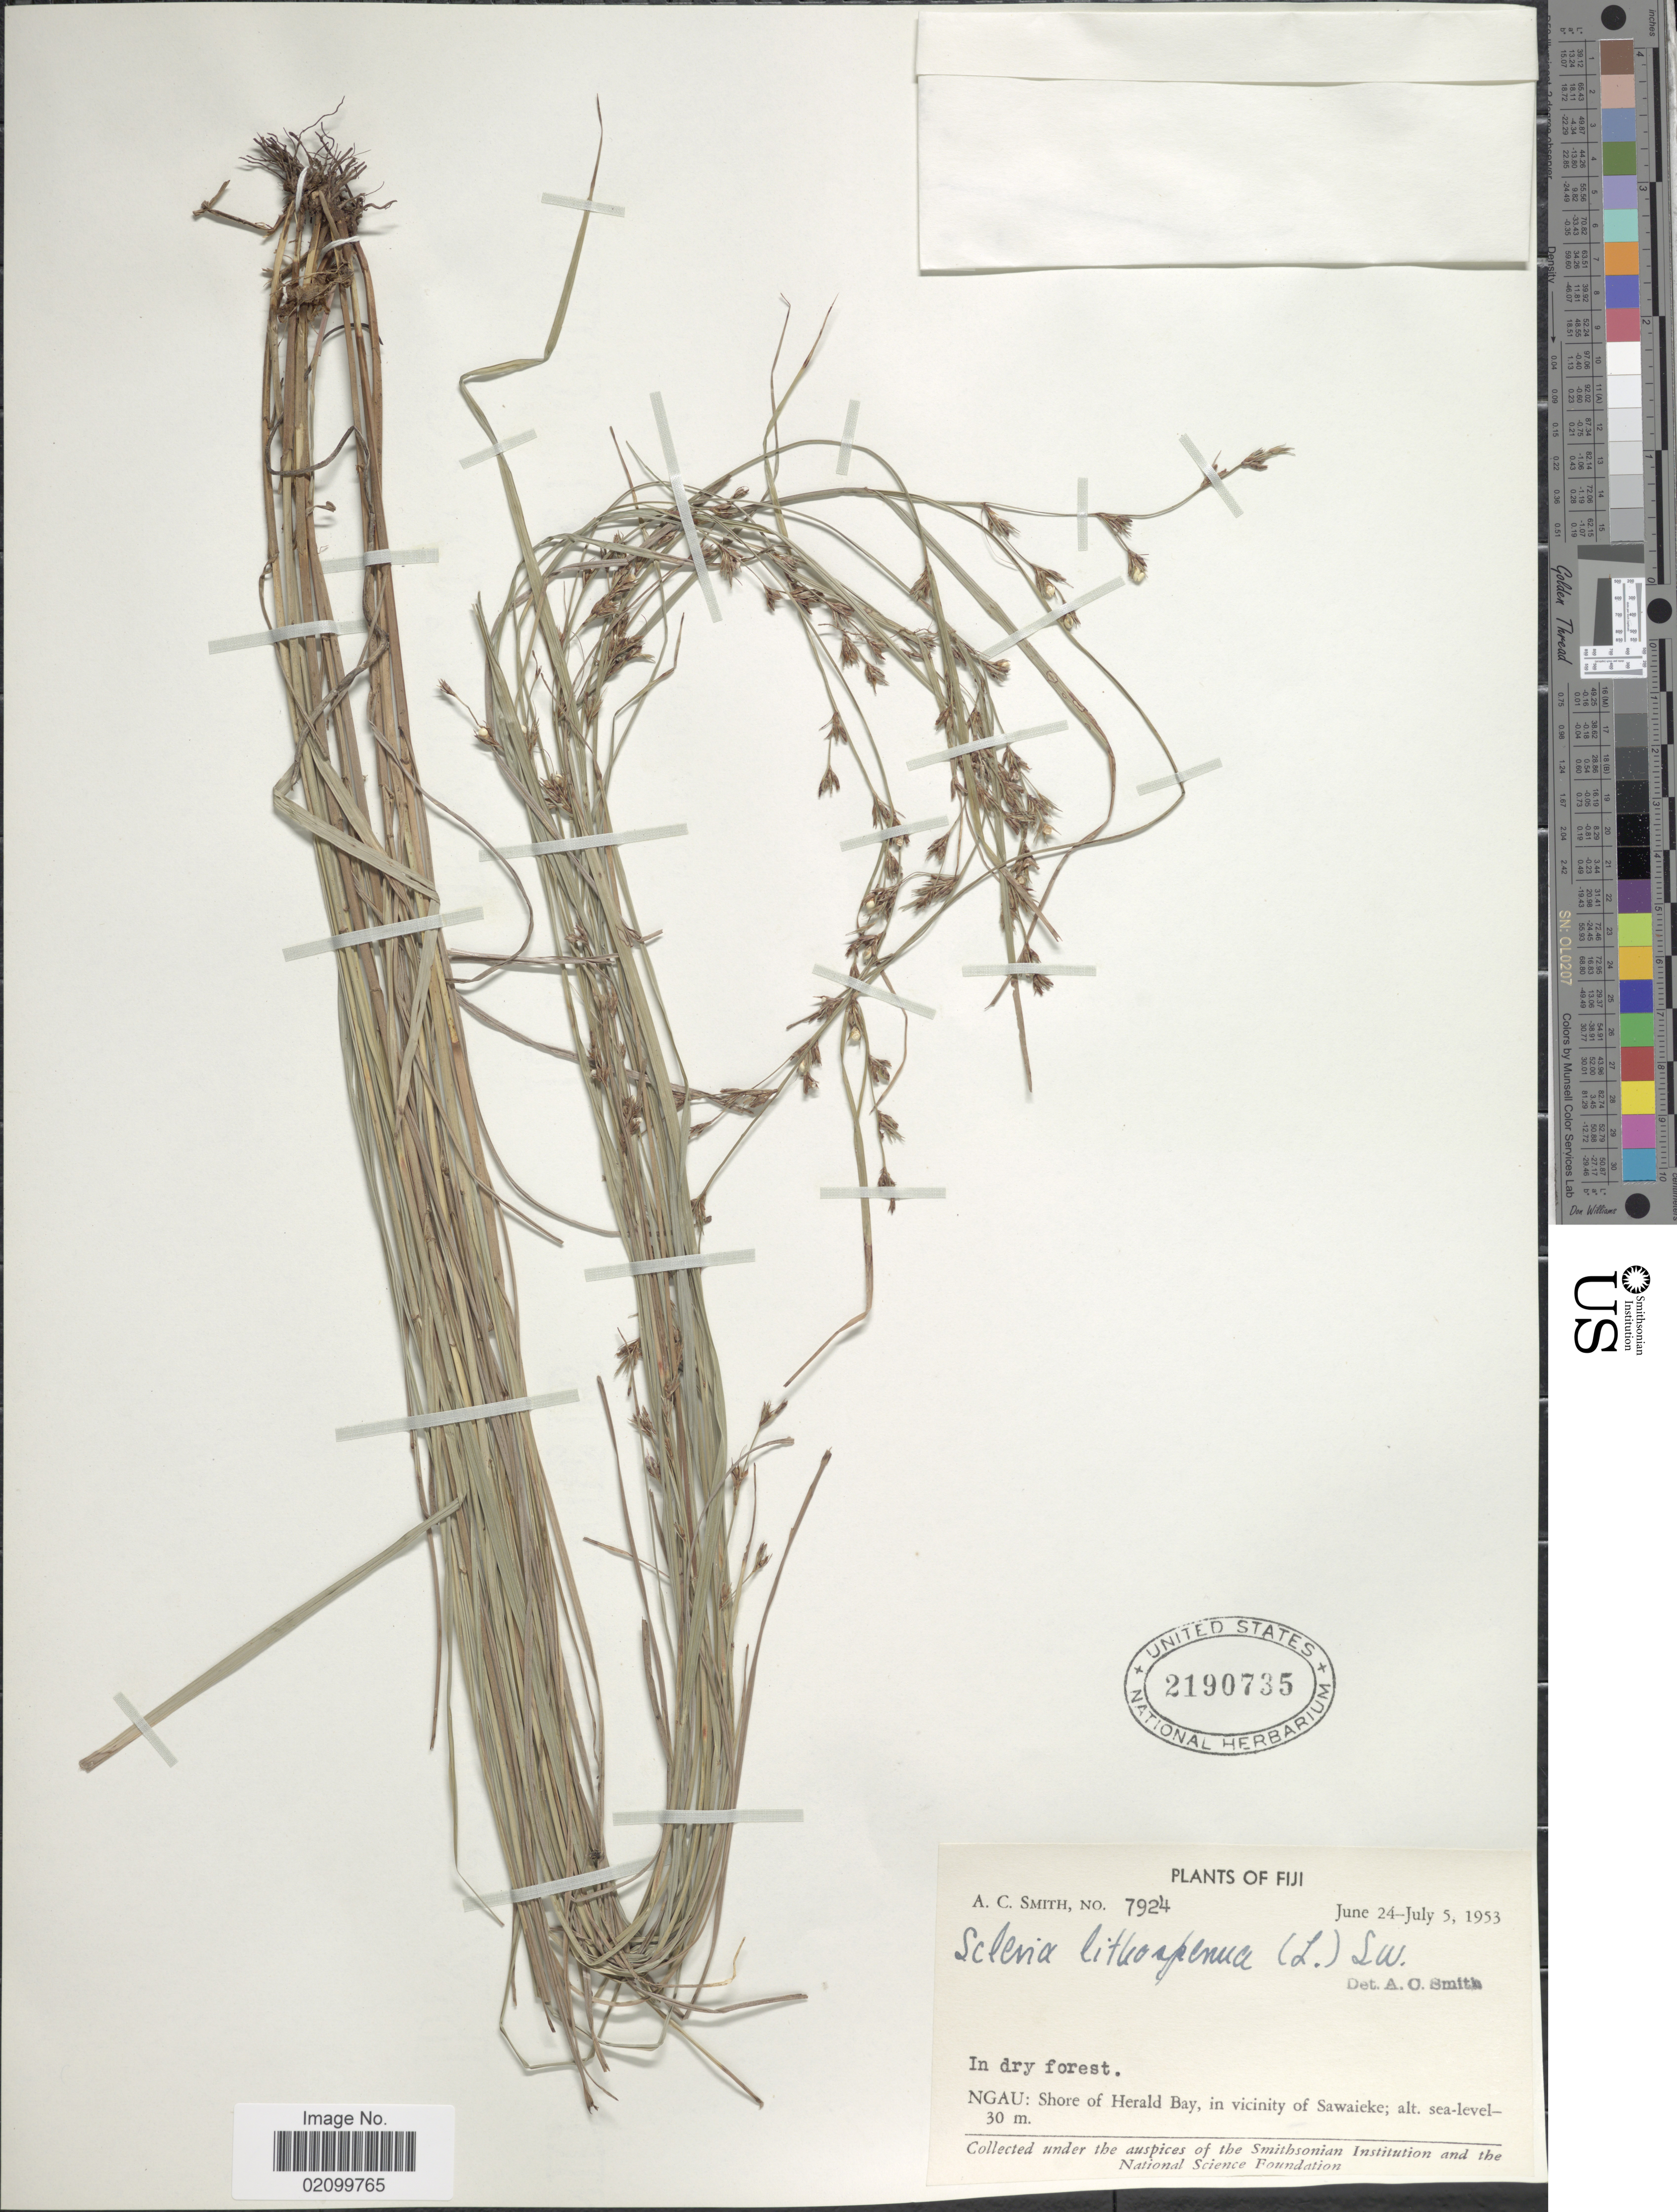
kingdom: Plantae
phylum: Tracheophyta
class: Liliopsida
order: Poales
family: Cyperaceae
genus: Scleria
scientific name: Scleria lithosperma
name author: (L.) Sw.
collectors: A. C. Smith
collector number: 7924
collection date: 1953-06-24/1953-07-05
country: Fiji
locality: Ngau: Shore of Herald Bay, in vicinity of Sawaieke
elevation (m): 0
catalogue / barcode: US 2190735